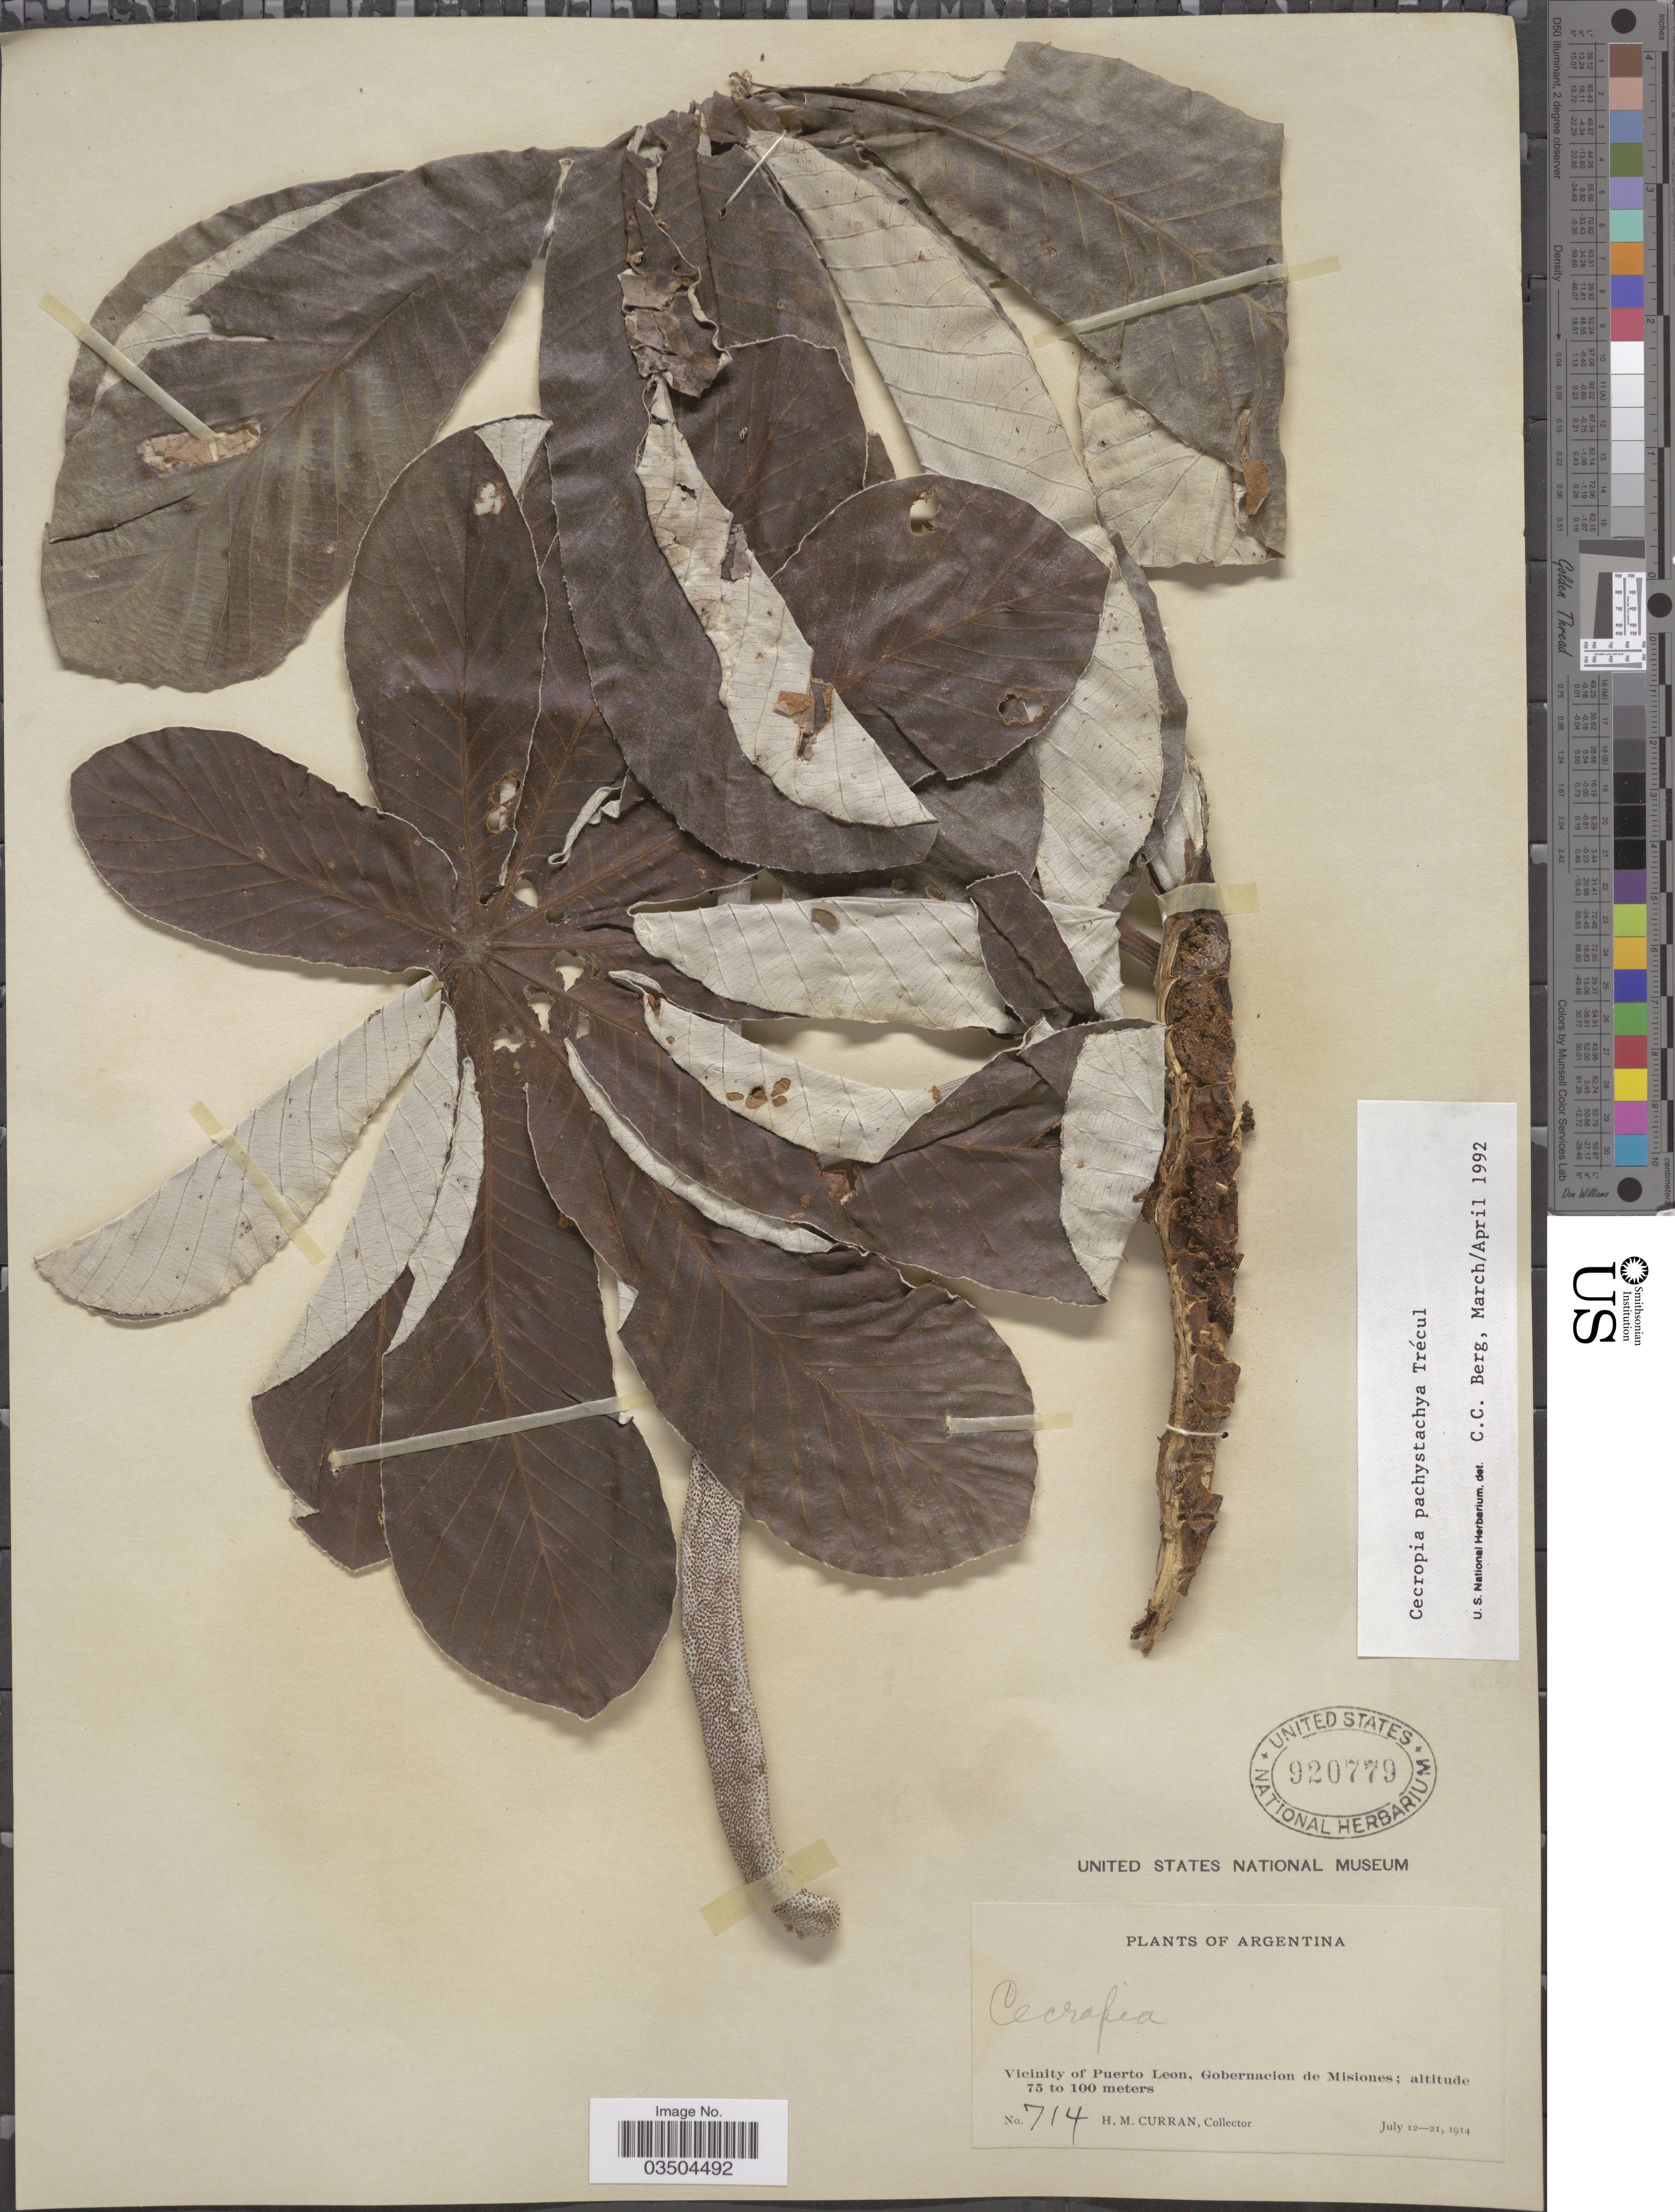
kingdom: Plantae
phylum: Tracheophyta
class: Magnoliopsida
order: Rosales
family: Urticaceae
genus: Cecropia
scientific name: Cecropia pachystachya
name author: Trécul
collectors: H. M. Curran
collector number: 714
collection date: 1914-07-12/1914-07-21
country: Argentina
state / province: Misiones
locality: Vicinity of Puerto Leon, Gobernacion de Misiones.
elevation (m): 75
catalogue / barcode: US 920779